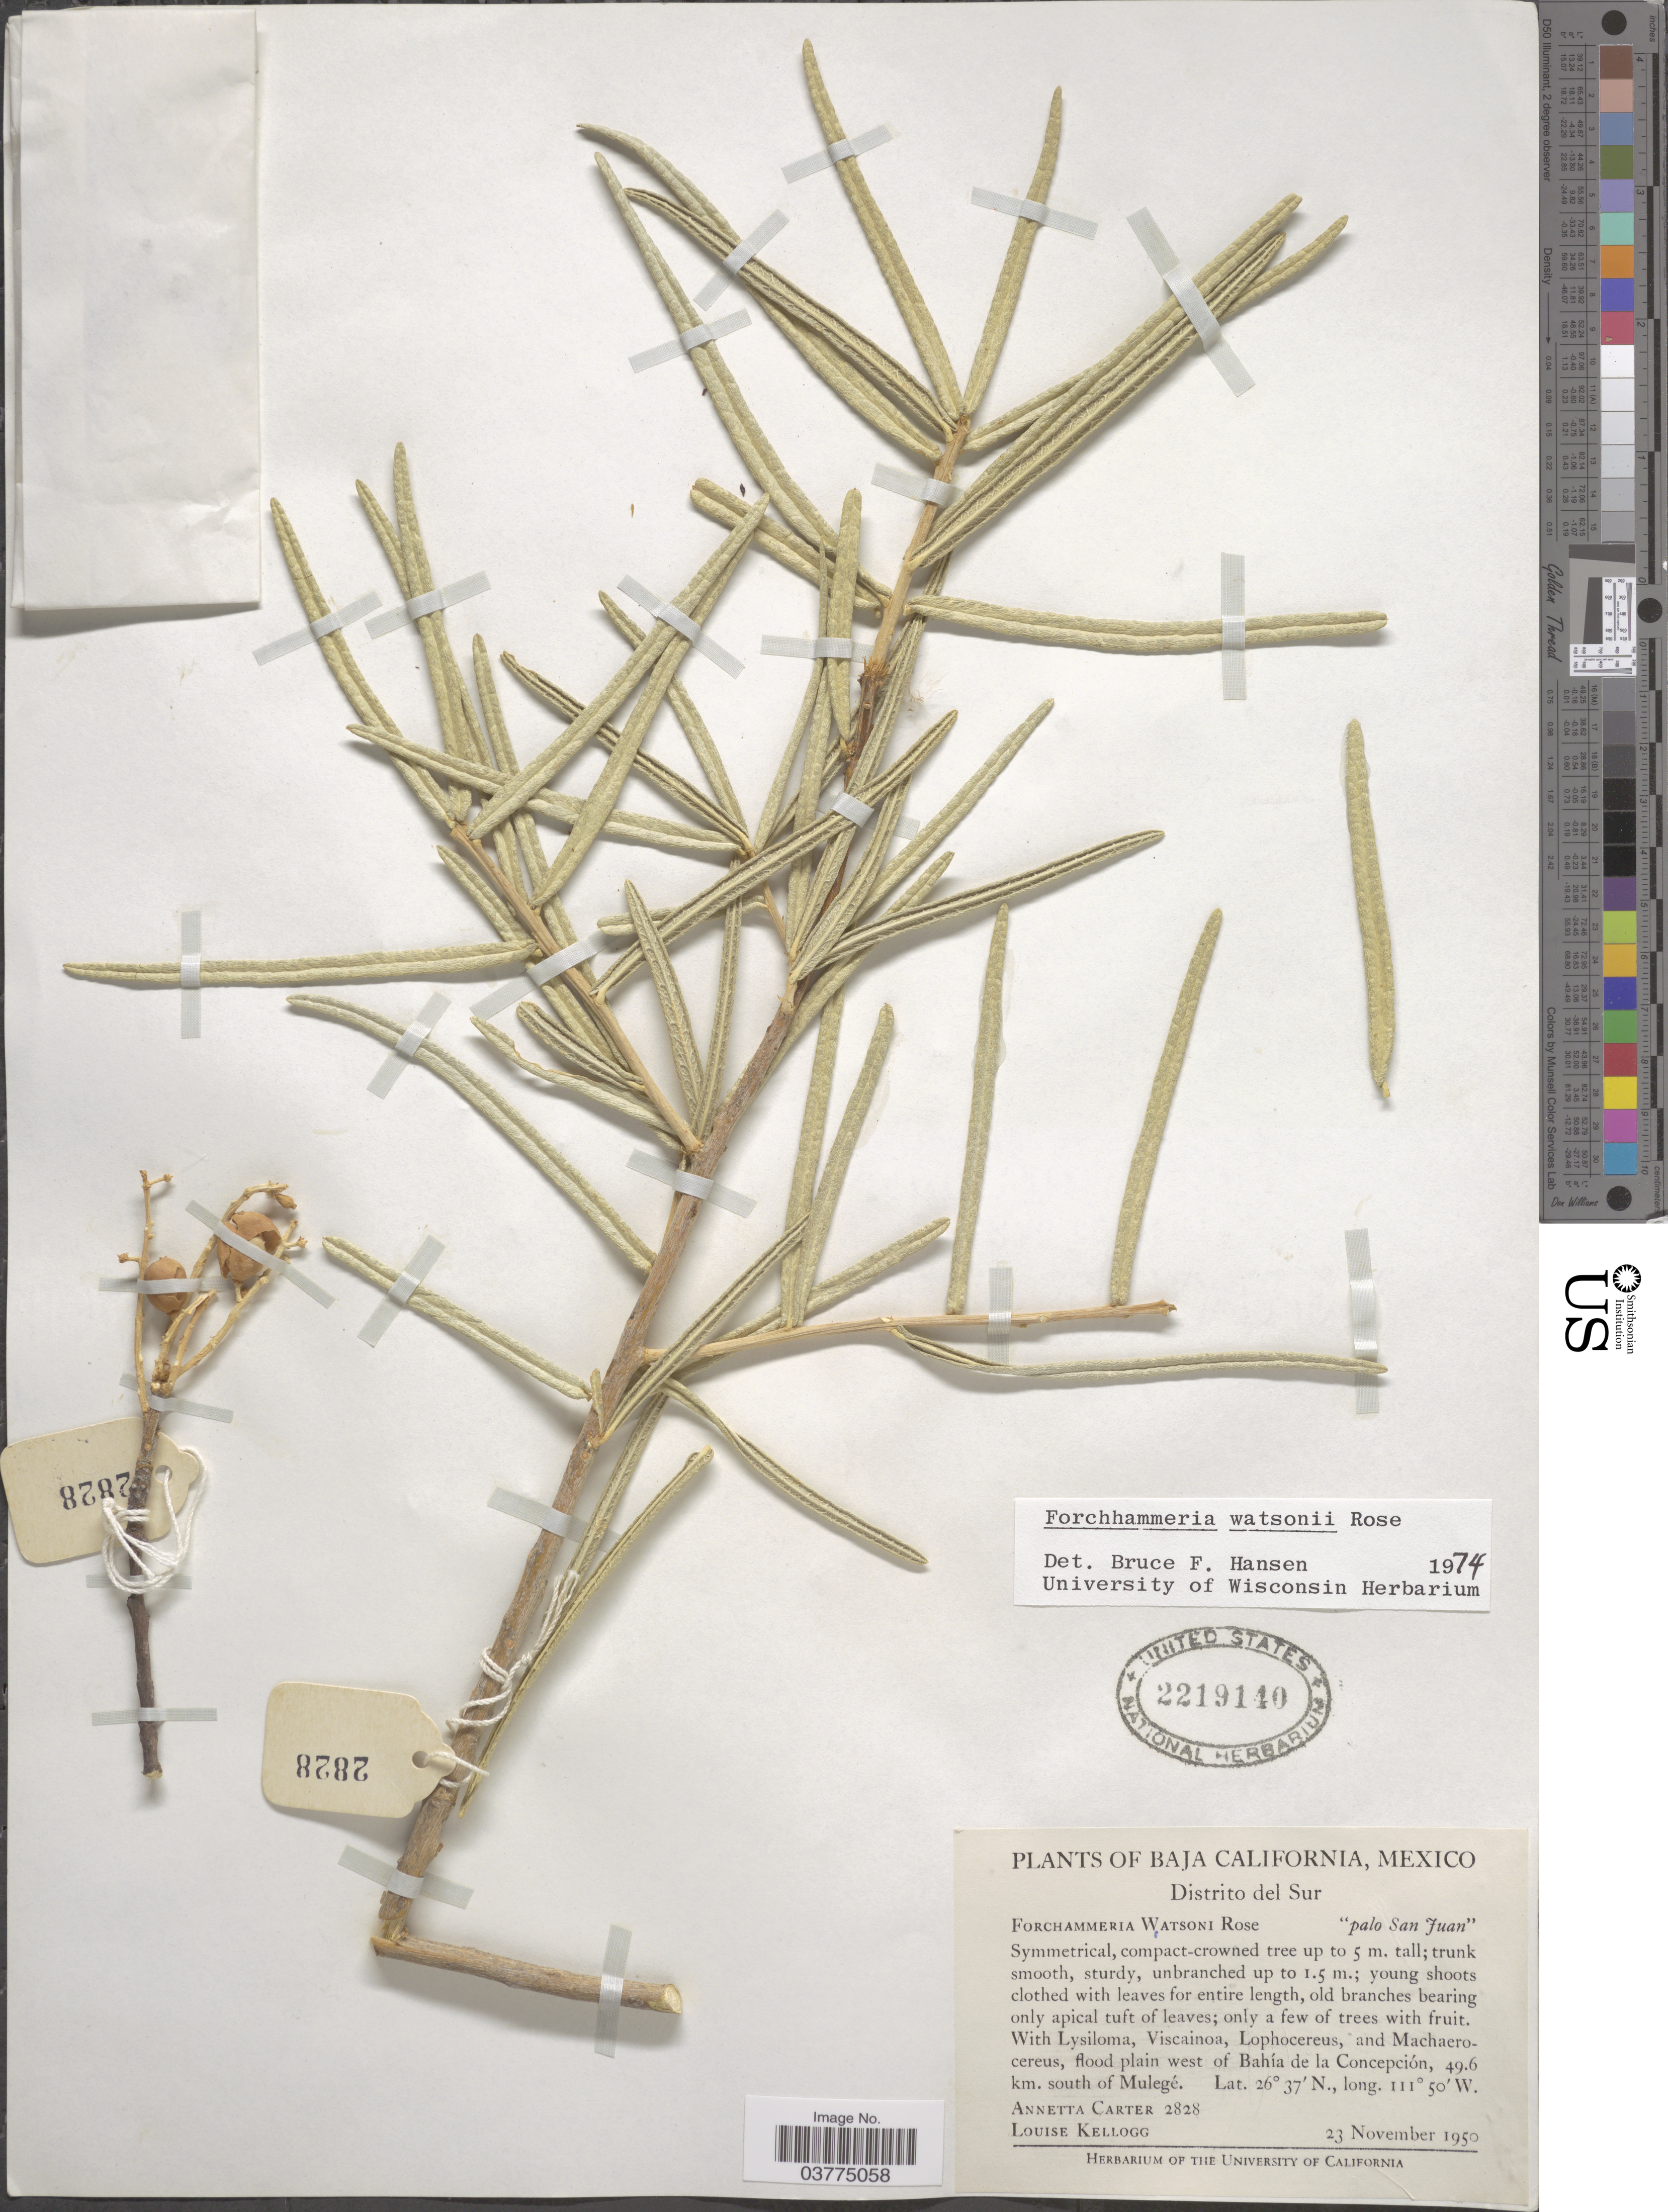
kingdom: Plantae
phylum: Tracheophyta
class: Magnoliopsida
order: Brassicales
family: Stixaceae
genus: Forchhammeria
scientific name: Forchhammeria watsonii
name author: Rose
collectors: A. Carter & L. Kellogg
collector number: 2828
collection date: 1950-11-23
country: Mexico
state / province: Baja California Sur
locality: Distrito del Sur. Flood plain west of Bahía de la Concepción, 49.6 km. south of Mulegé.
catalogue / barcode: US 2219140